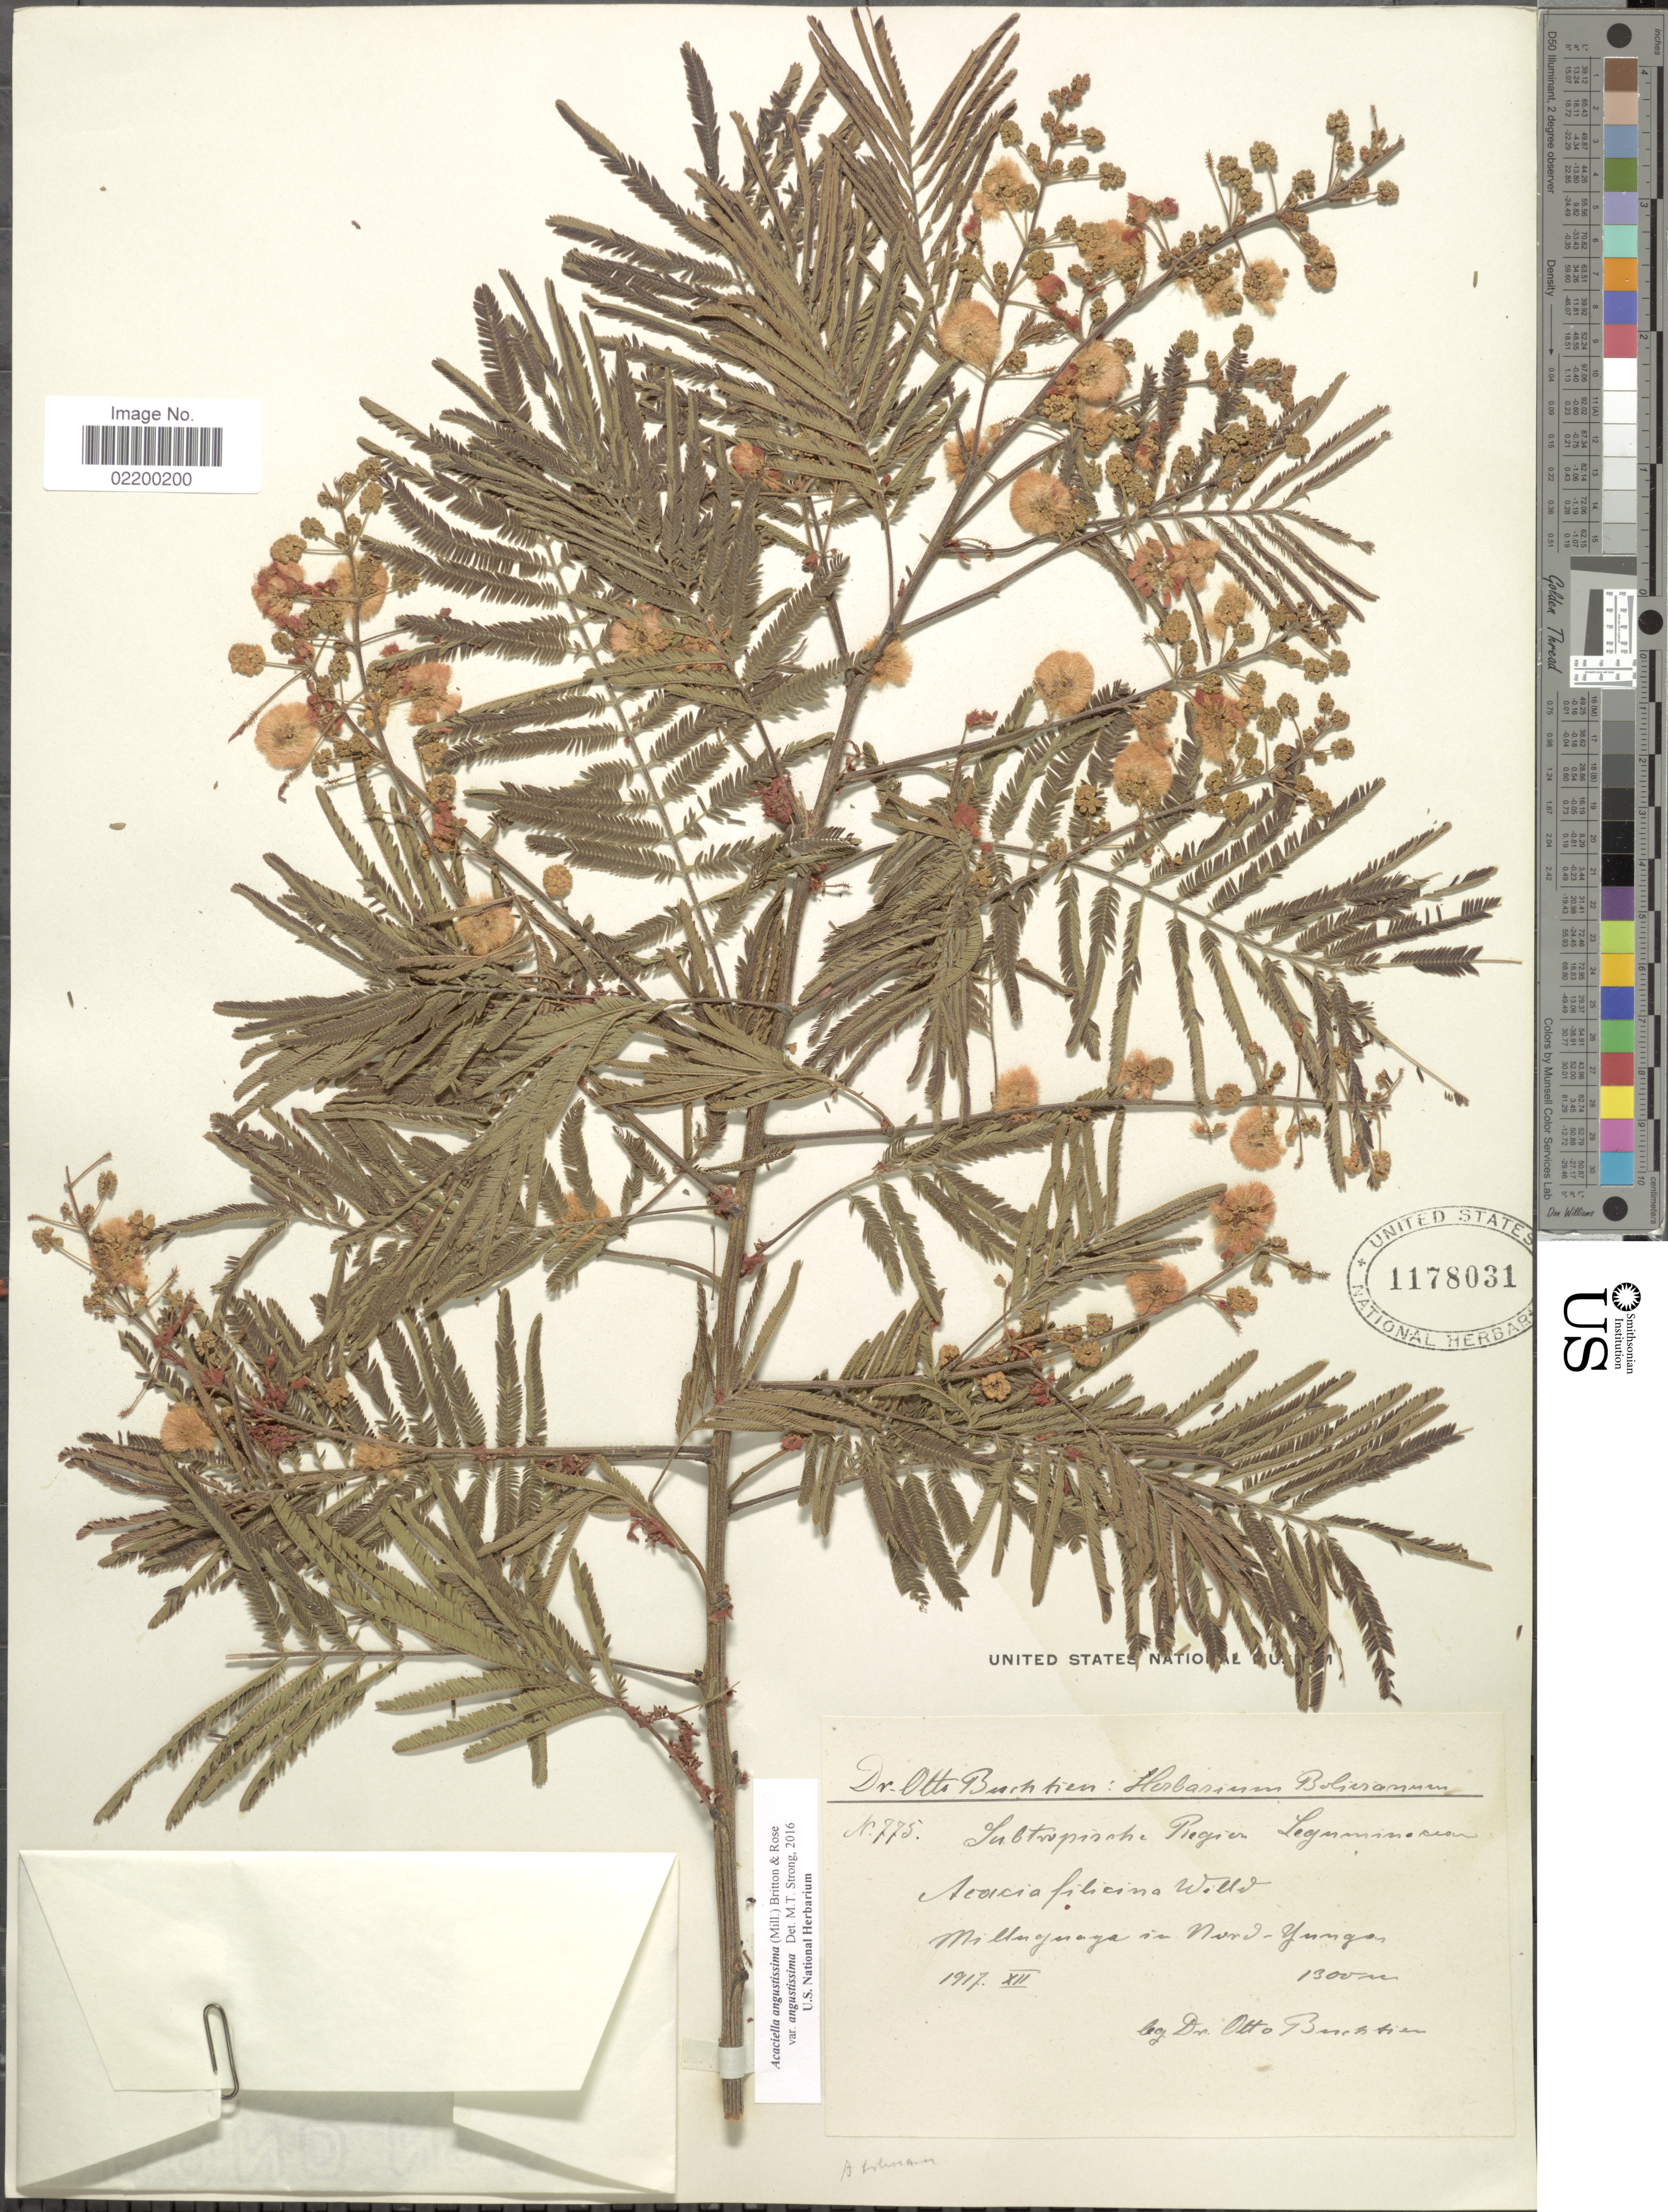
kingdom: Plantae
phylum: Tracheophyta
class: Magnoliopsida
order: Fabales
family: Fabaceae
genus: Acaciella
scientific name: Acaciella angustissima var. angustissima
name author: (Mill.) Britton & Rose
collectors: O. Buchtien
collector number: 775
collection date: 1917-12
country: Bolivia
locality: MIlluguaya in Nord-Yungas.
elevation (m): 1300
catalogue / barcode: US 1178031